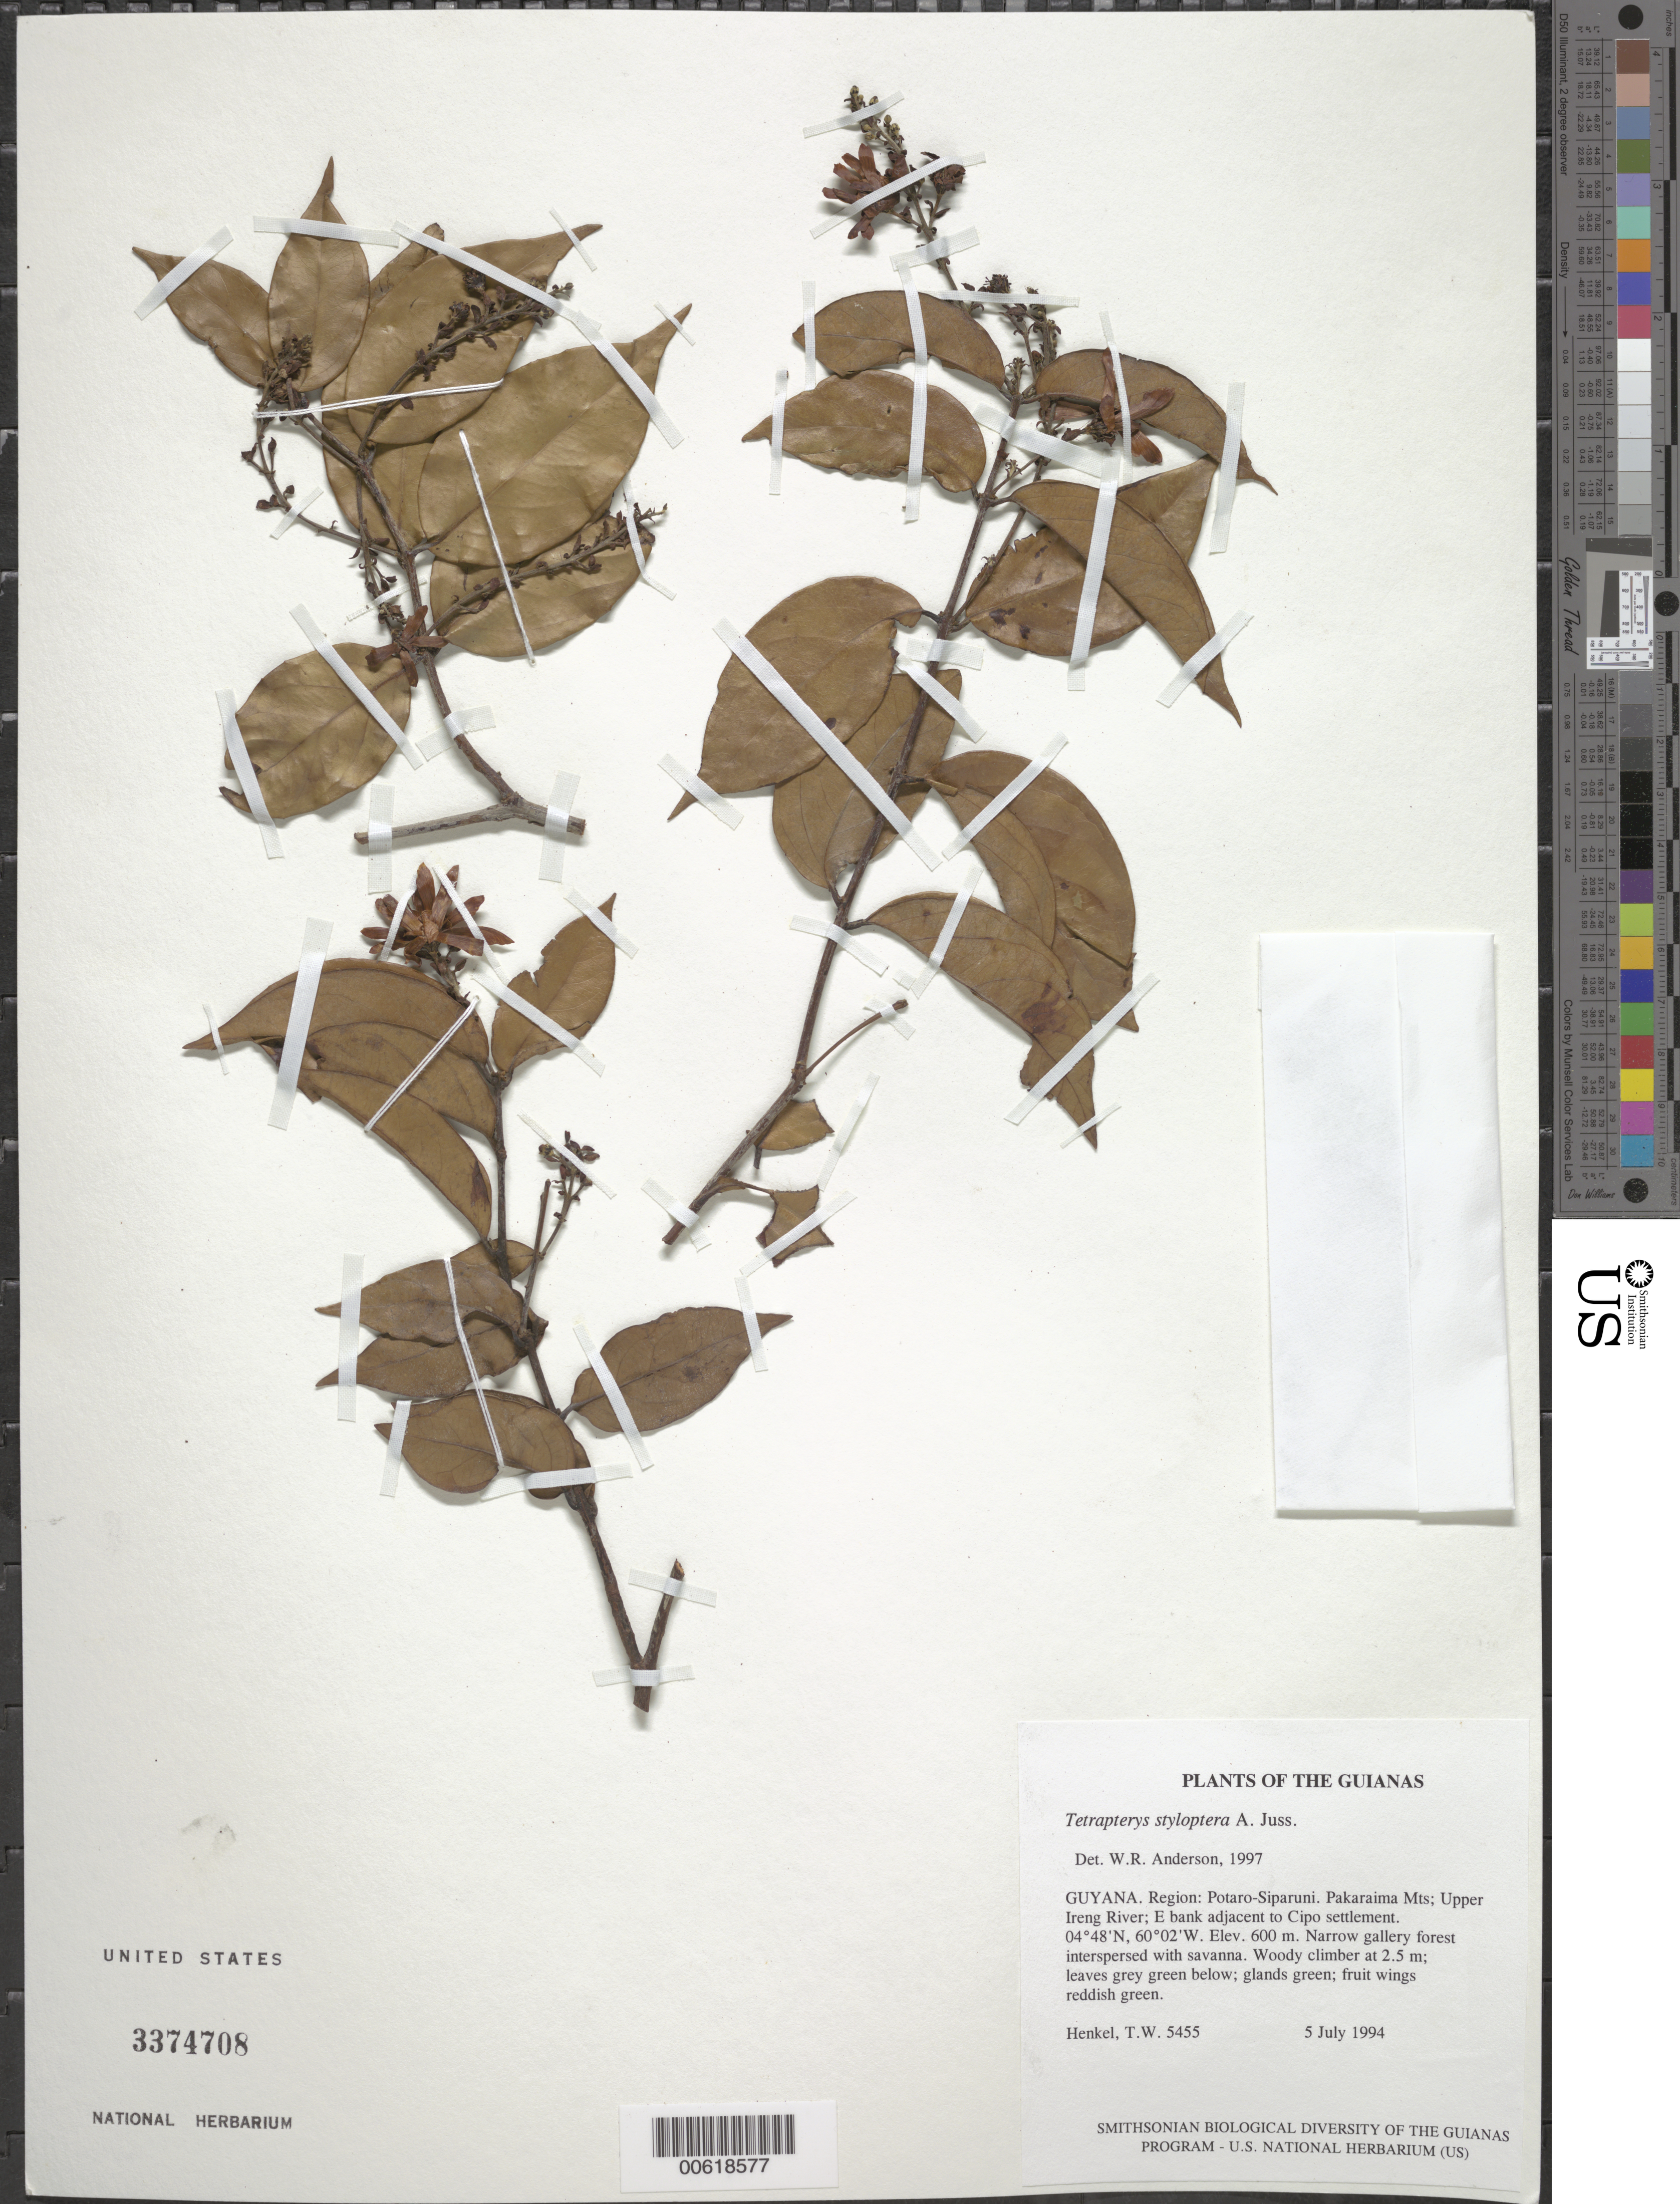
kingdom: Plantae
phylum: Tracheophyta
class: Magnoliopsida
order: Malpighiales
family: Malpighiaceae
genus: Glicophyllum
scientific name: Glicophyllum stylopterum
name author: (A. Juss.) R.F. Almeida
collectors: T. Henkel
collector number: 5455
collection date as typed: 5 July 1994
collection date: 1994-07-05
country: Guyana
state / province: Potaro-Siparuni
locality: Pakaraima Mts; Upper Ireng River; E bank adjacent to Cipo settlement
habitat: Narrow gallery forest interspersed with savanna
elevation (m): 600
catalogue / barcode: US 3374708